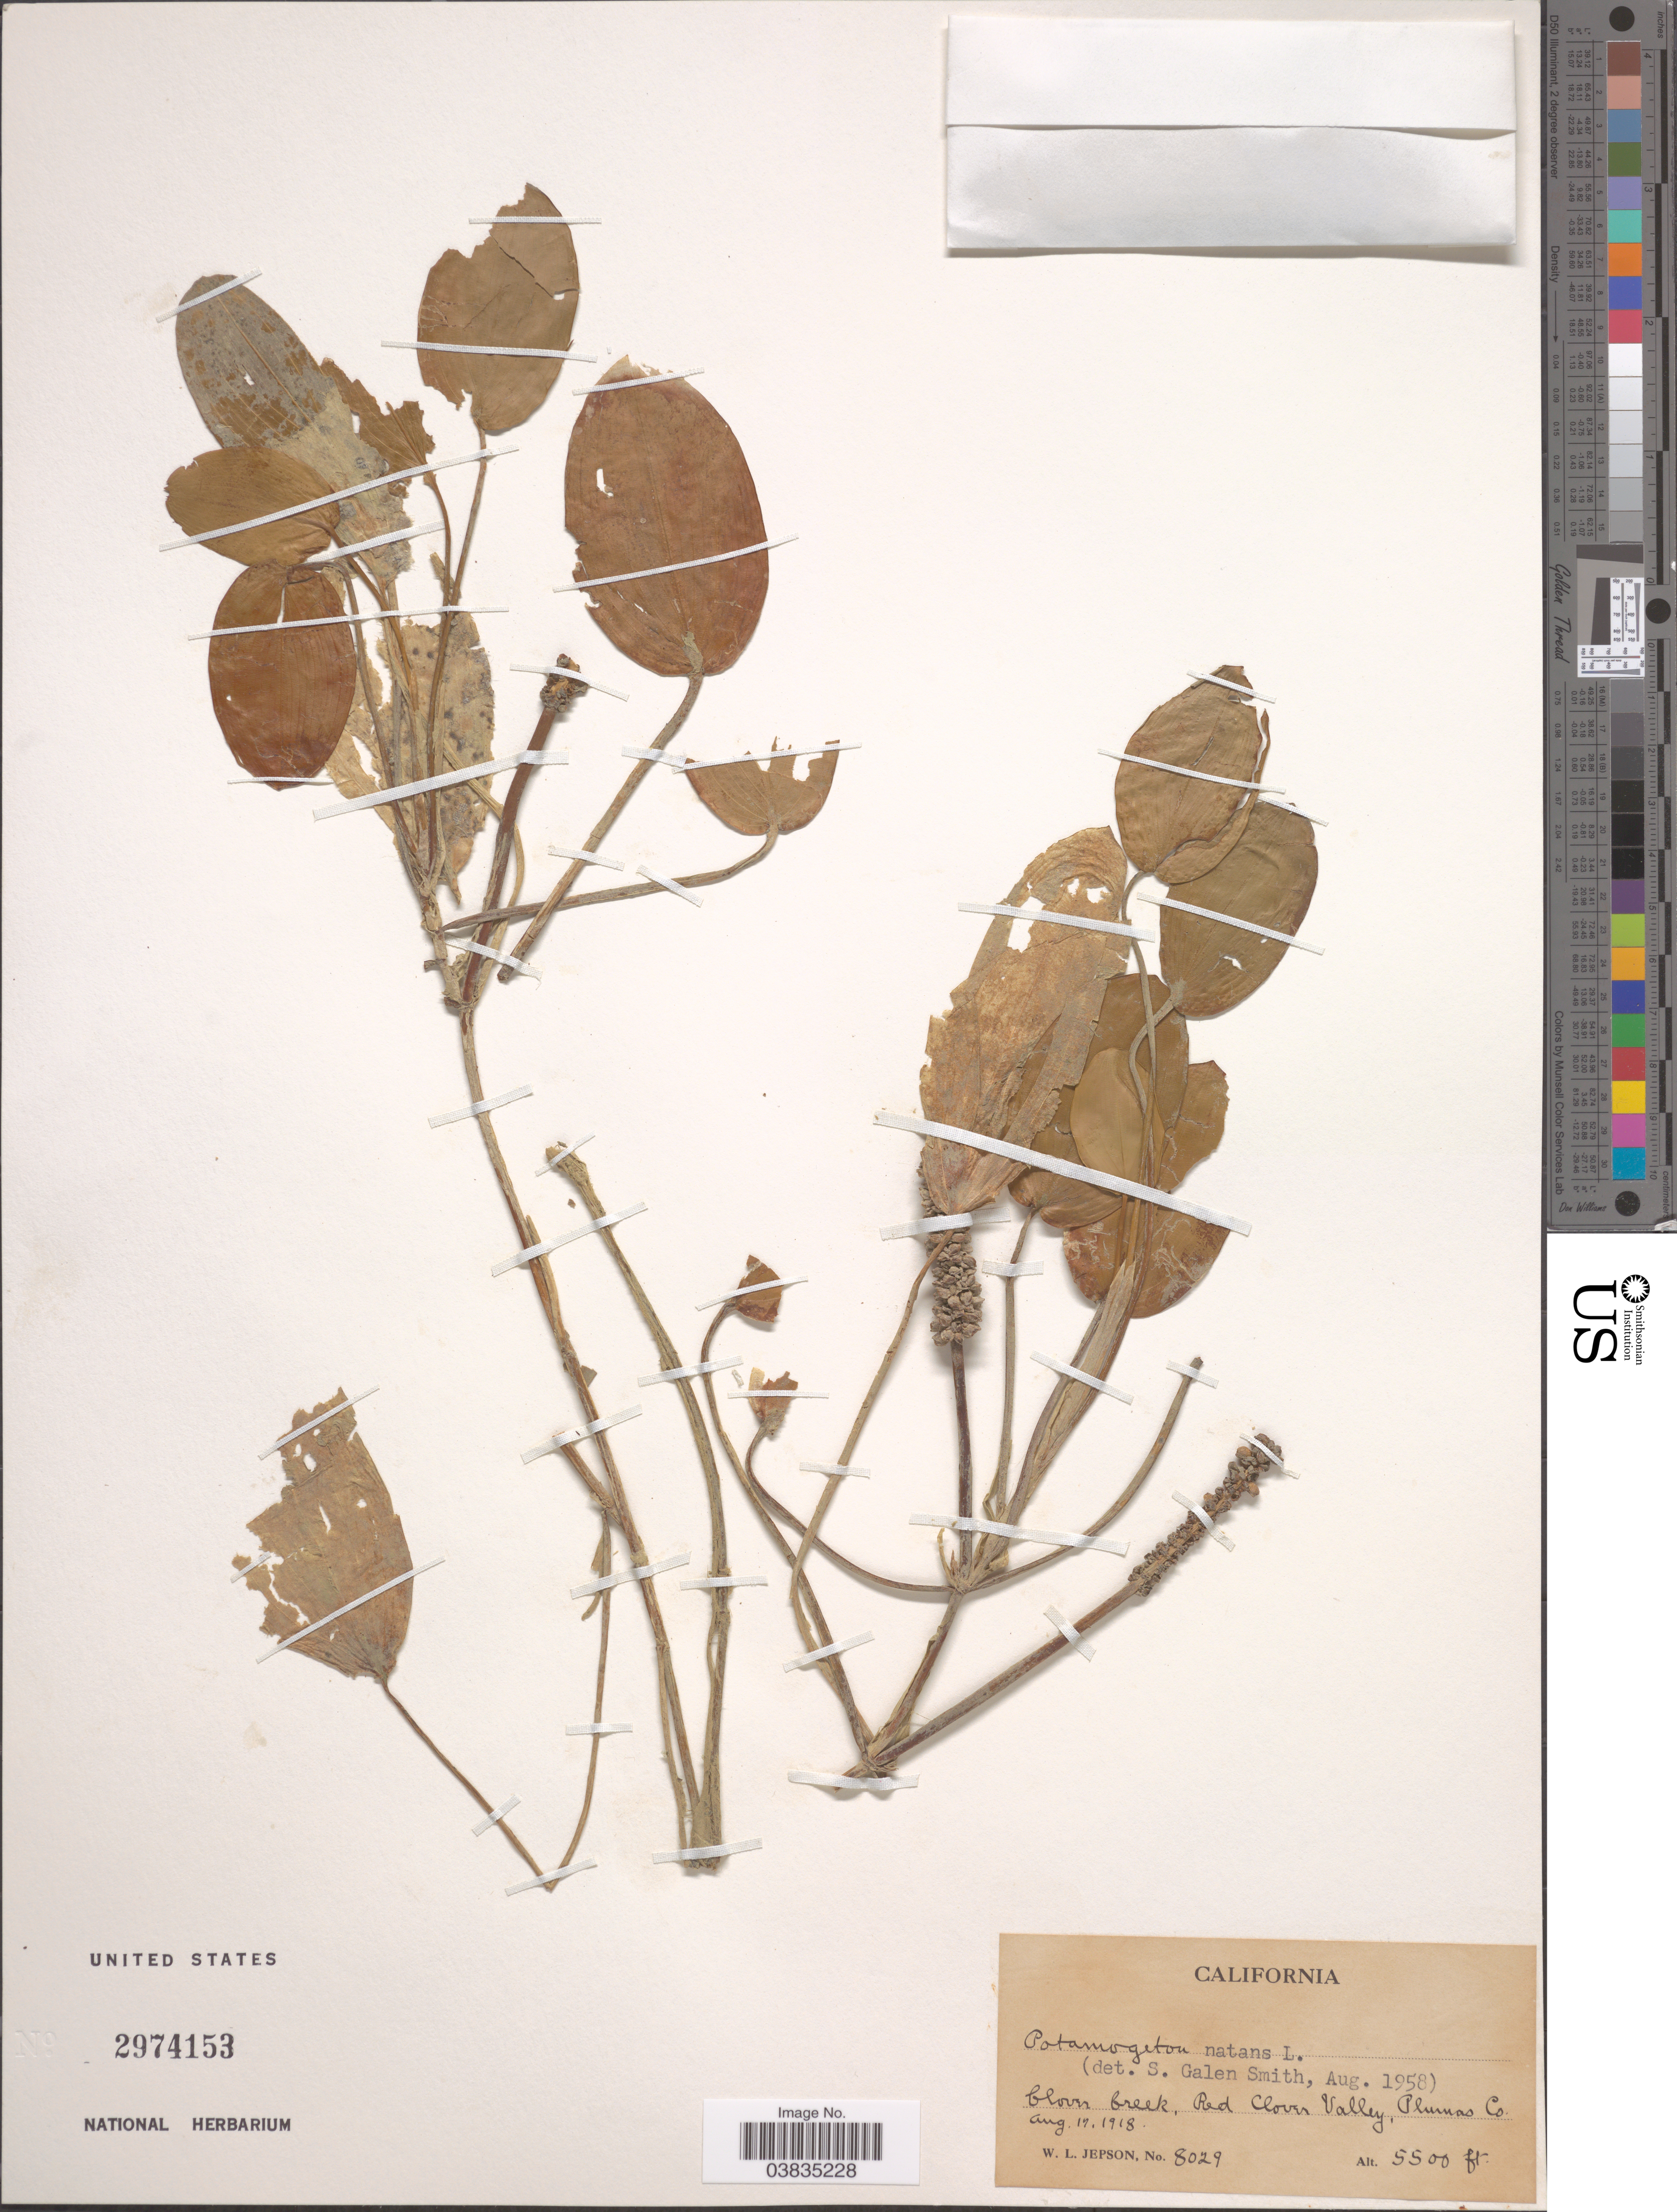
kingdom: Plantae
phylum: Tracheophyta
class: Liliopsida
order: Alismatales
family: Potamogetonaceae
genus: Potamogeton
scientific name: Potamogeton natans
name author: L.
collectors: W. L. Jepson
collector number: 8029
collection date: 1918-08-17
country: United States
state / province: California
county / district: Plumas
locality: Clover Creek, Red Clover Valley, Plumas Co.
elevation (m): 1676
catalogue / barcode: US 2974153